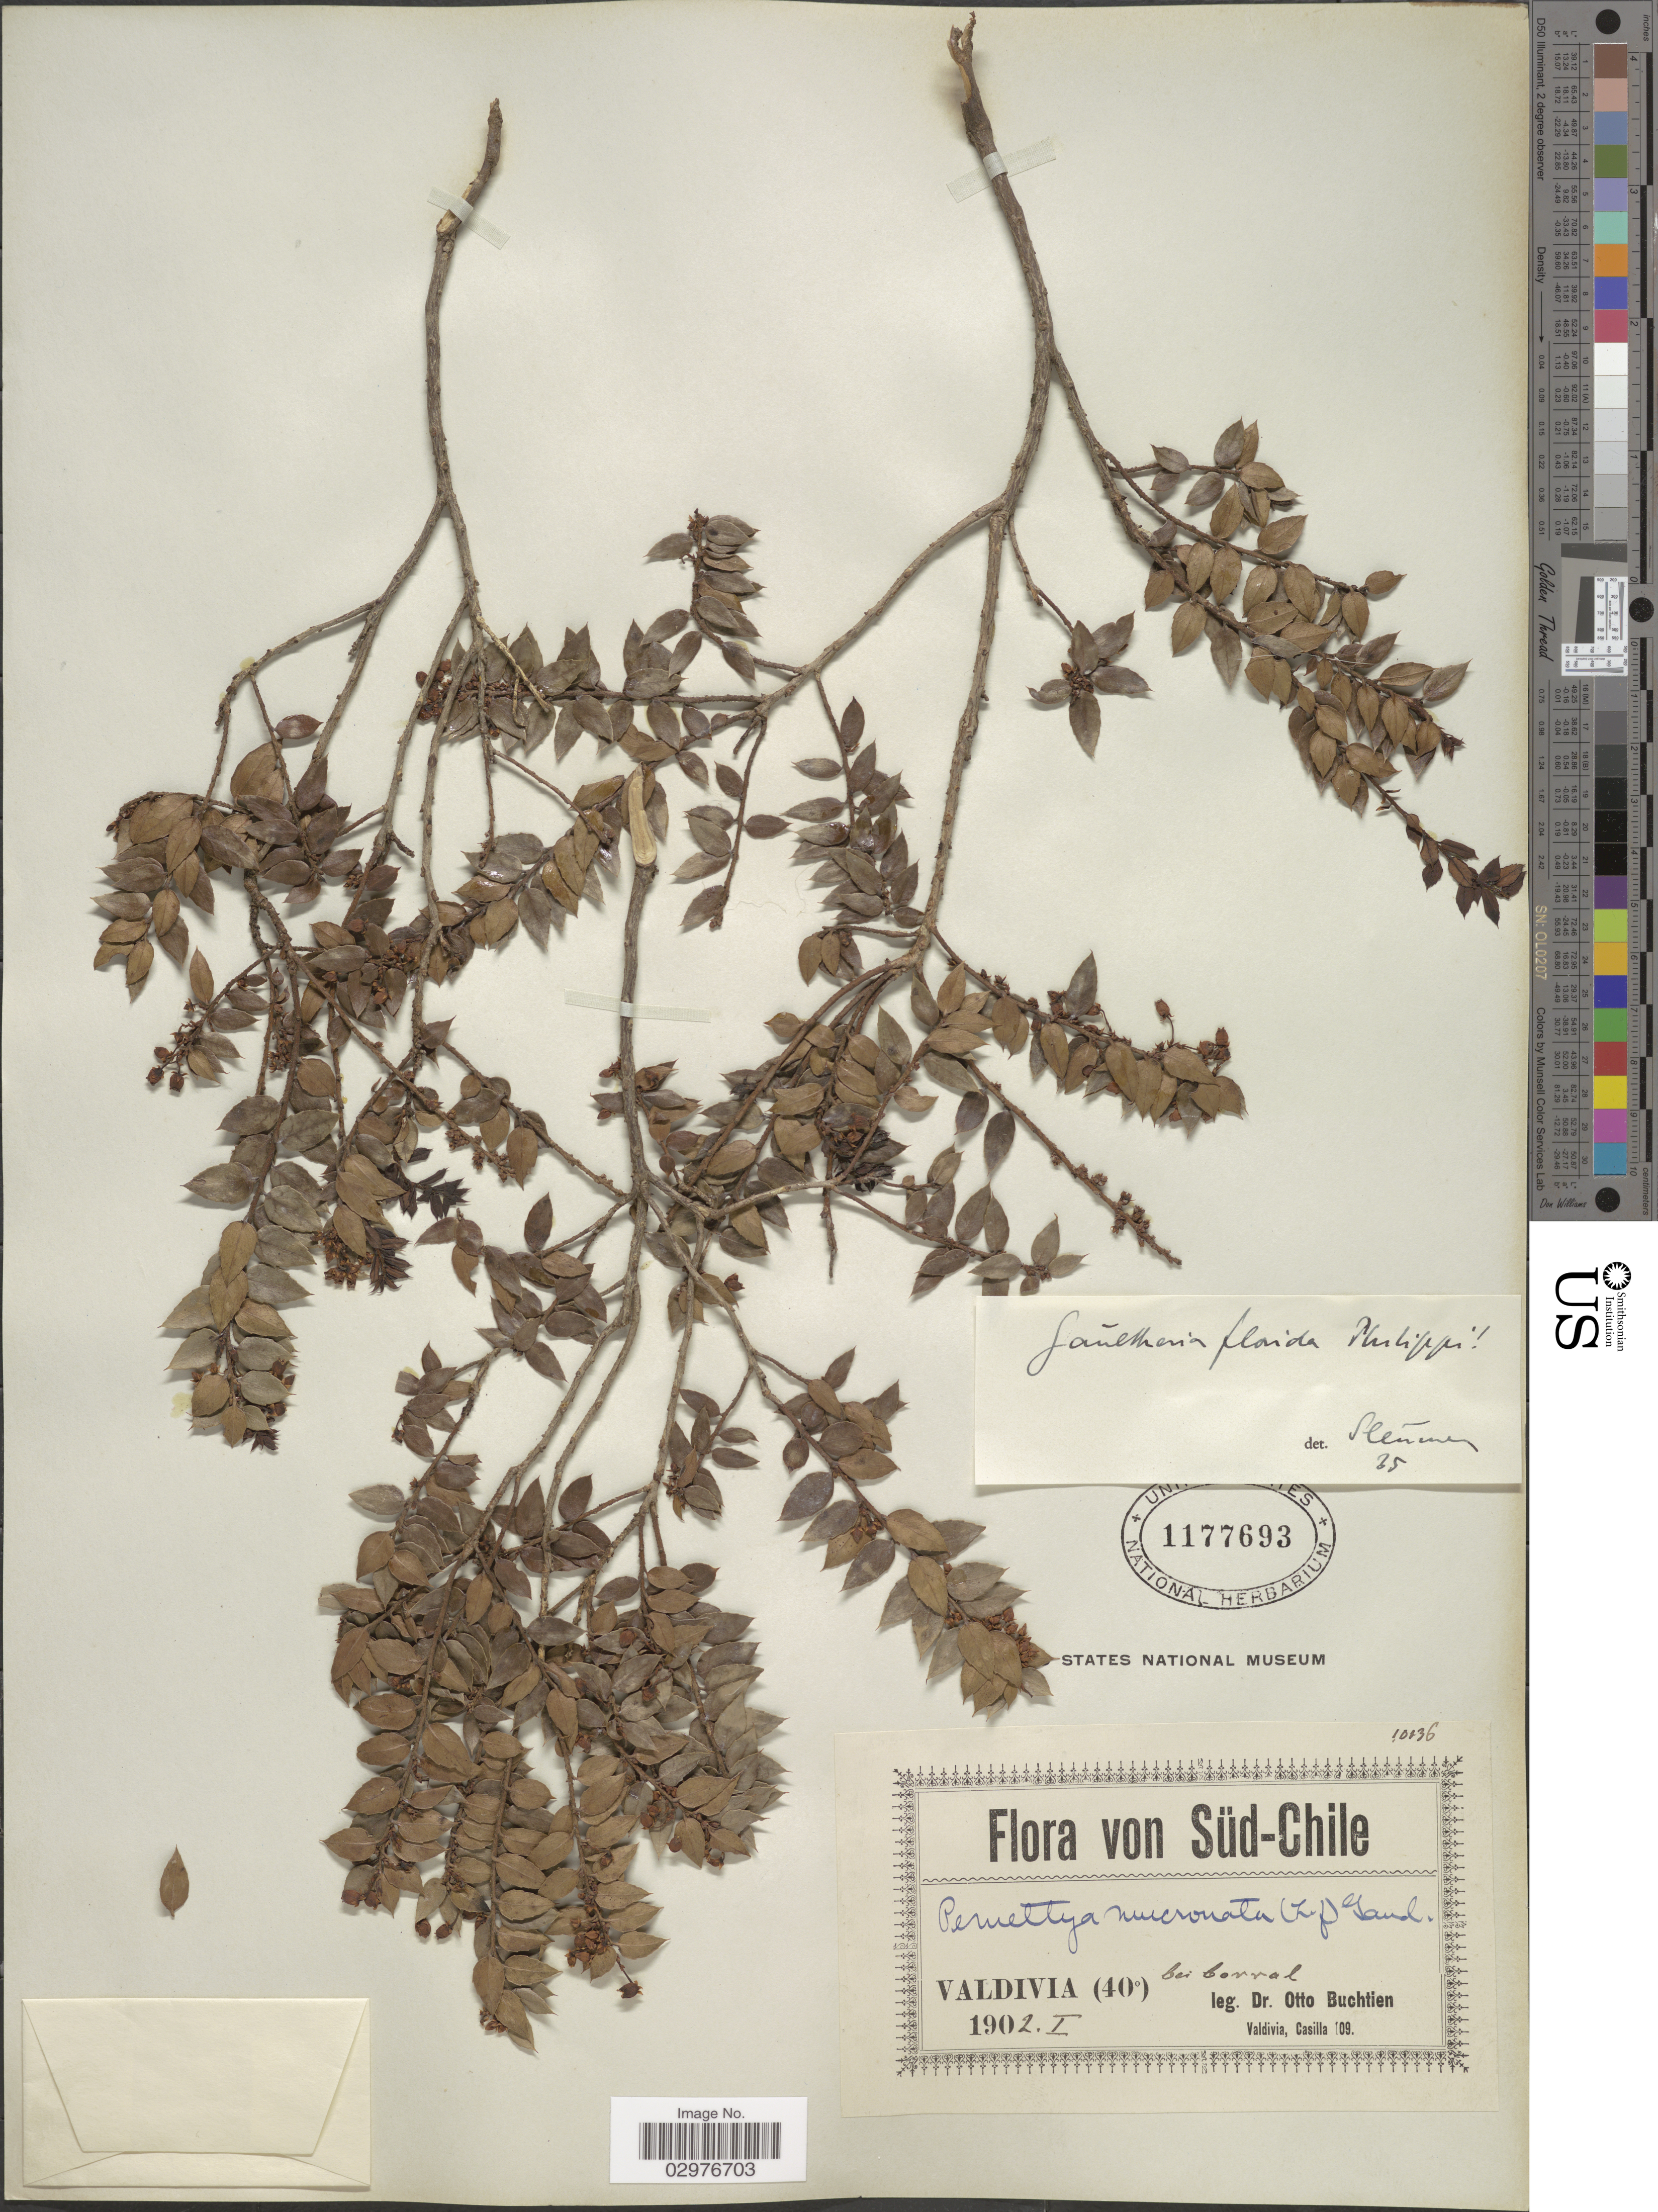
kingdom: Plantae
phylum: Tracheophyta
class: Magnoliopsida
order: Ericales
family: Ericaceae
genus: Gaultheria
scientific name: Gaultheria phillyreifolia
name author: (Pers.) Sleumer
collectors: O. Buchtien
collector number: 10136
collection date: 1902-01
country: Chile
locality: Süd-Chile. Valdivia (40°) bei borral.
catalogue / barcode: US 1177693